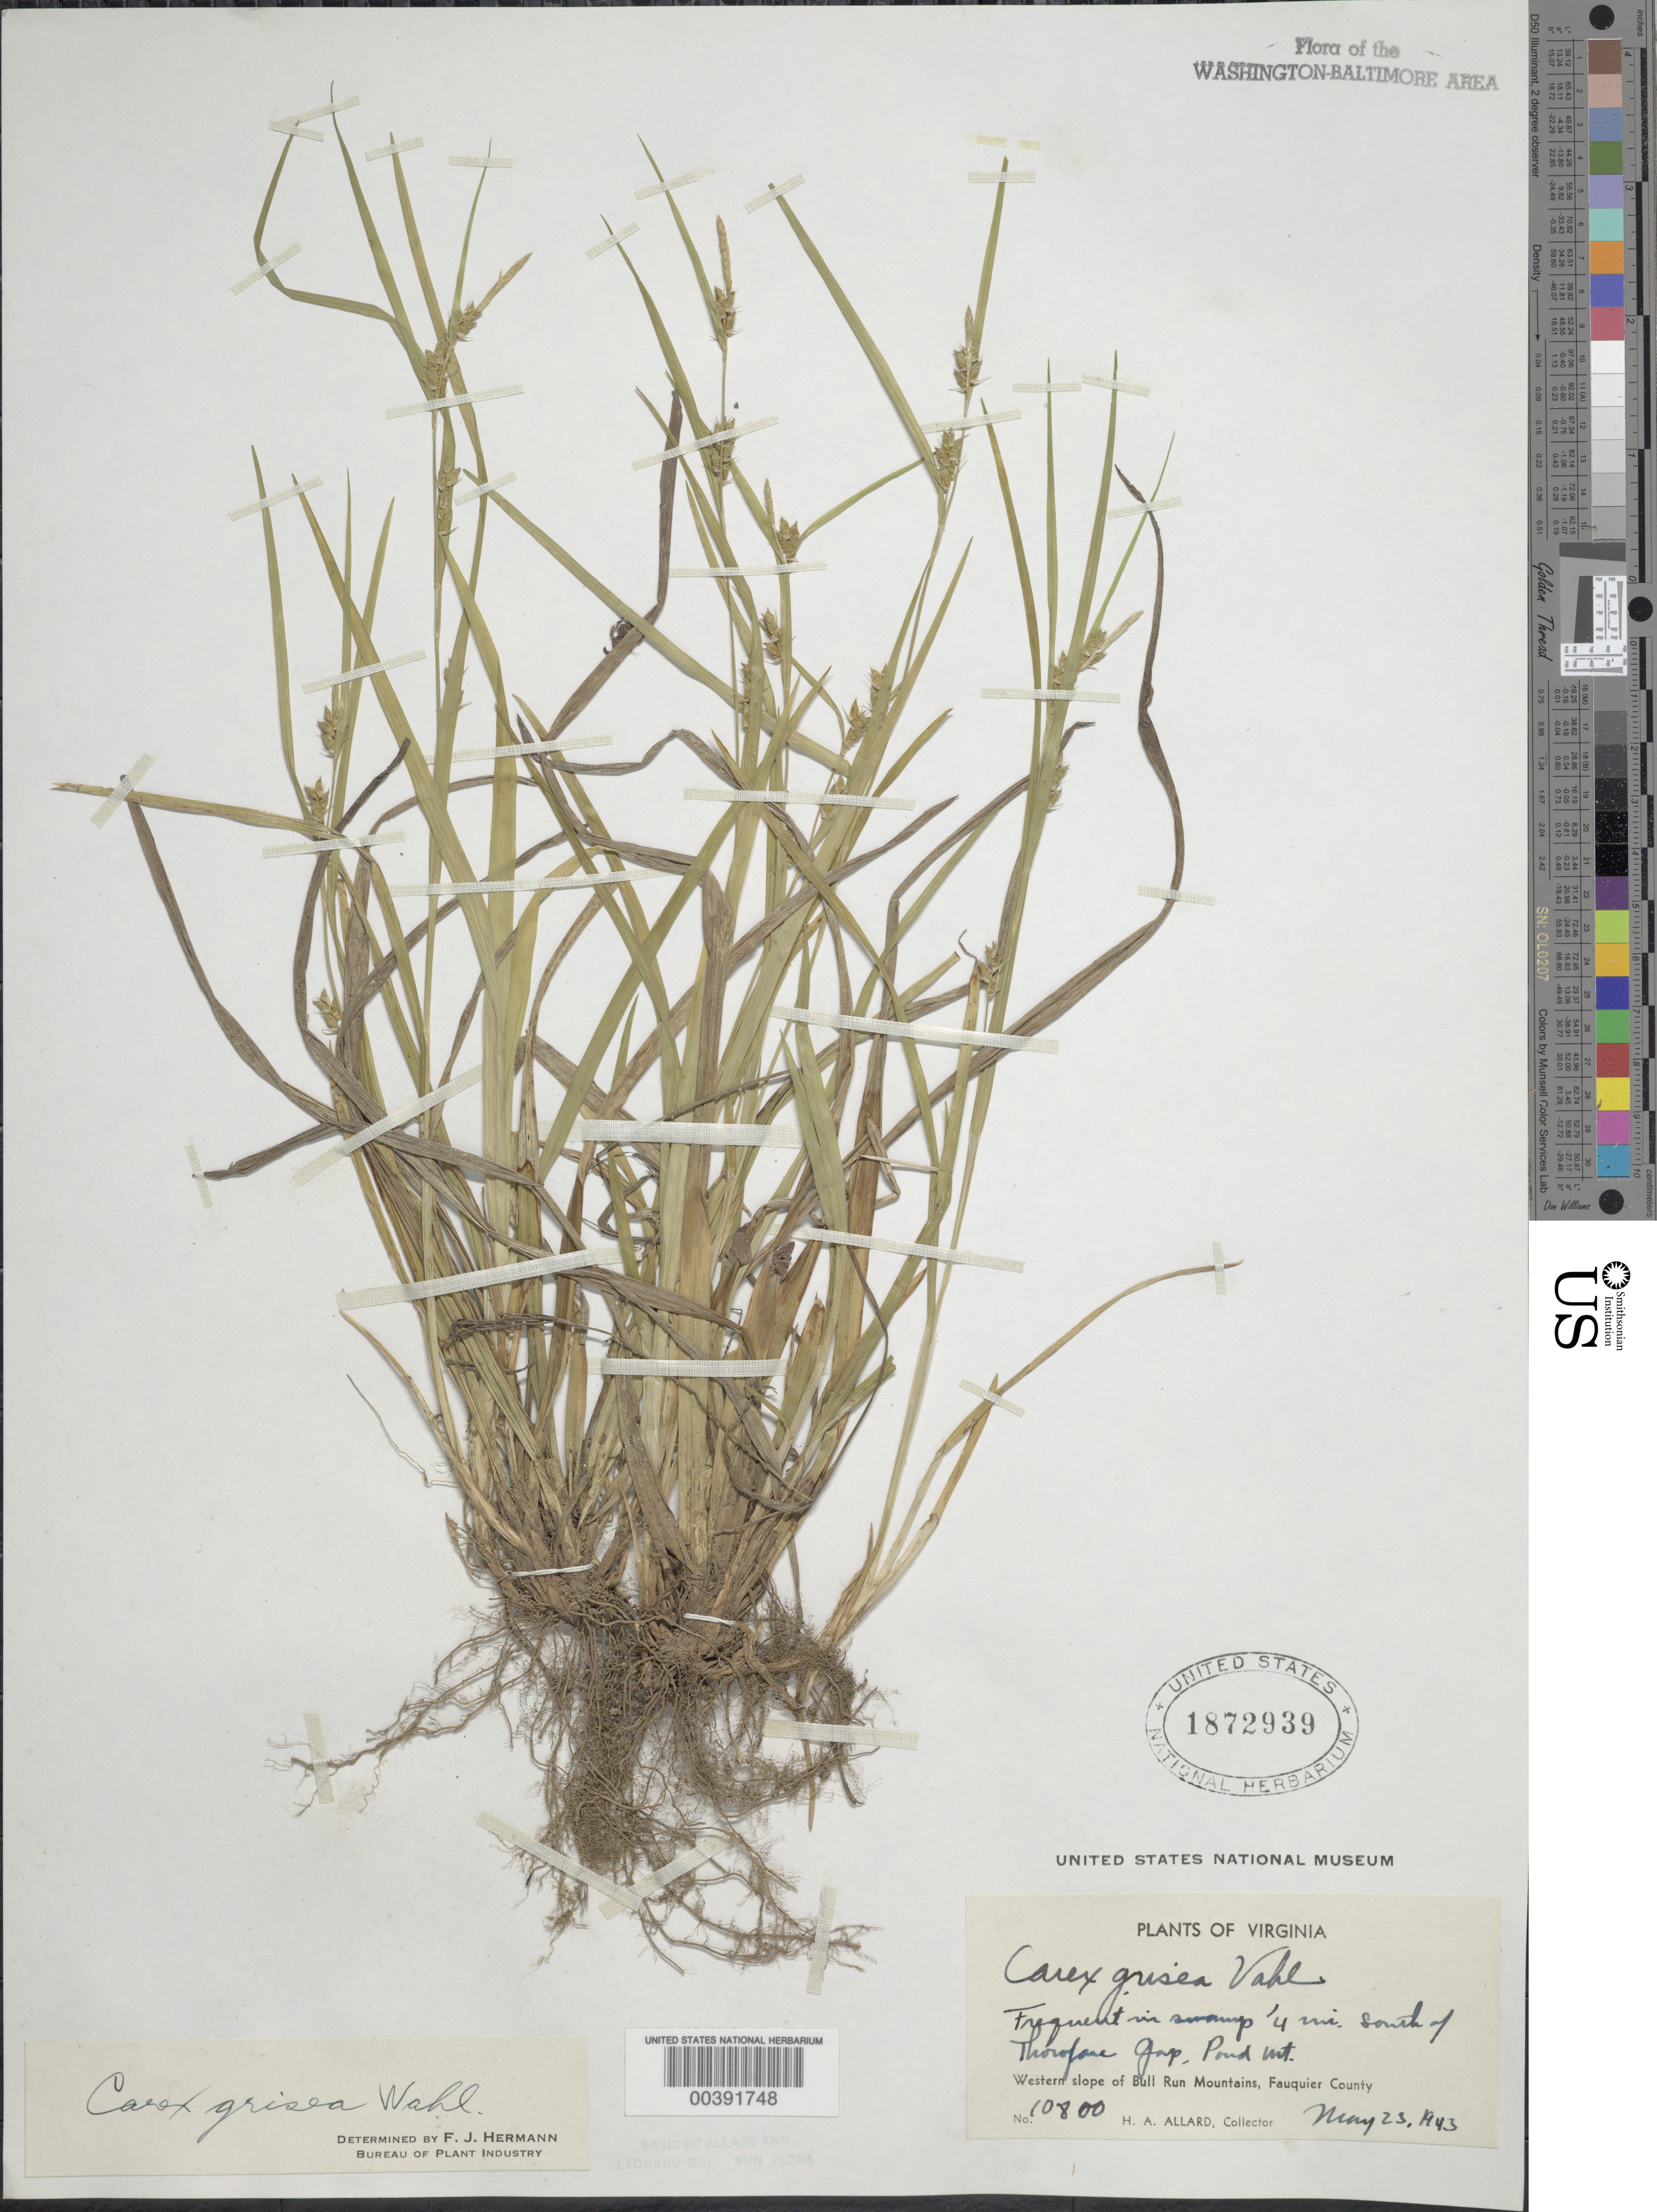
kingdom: Plantae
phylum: Tracheophyta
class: Liliopsida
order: Poales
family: Cyperaceae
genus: Carex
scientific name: Carex grisea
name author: Wahlenb.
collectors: H. A. Allard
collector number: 10800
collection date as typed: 23 May 1943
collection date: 1943-05-23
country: United States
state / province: Virginia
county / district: Fauquier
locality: Broad Run below Thorofare Gap Bull Run Mts.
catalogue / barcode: US 1872939